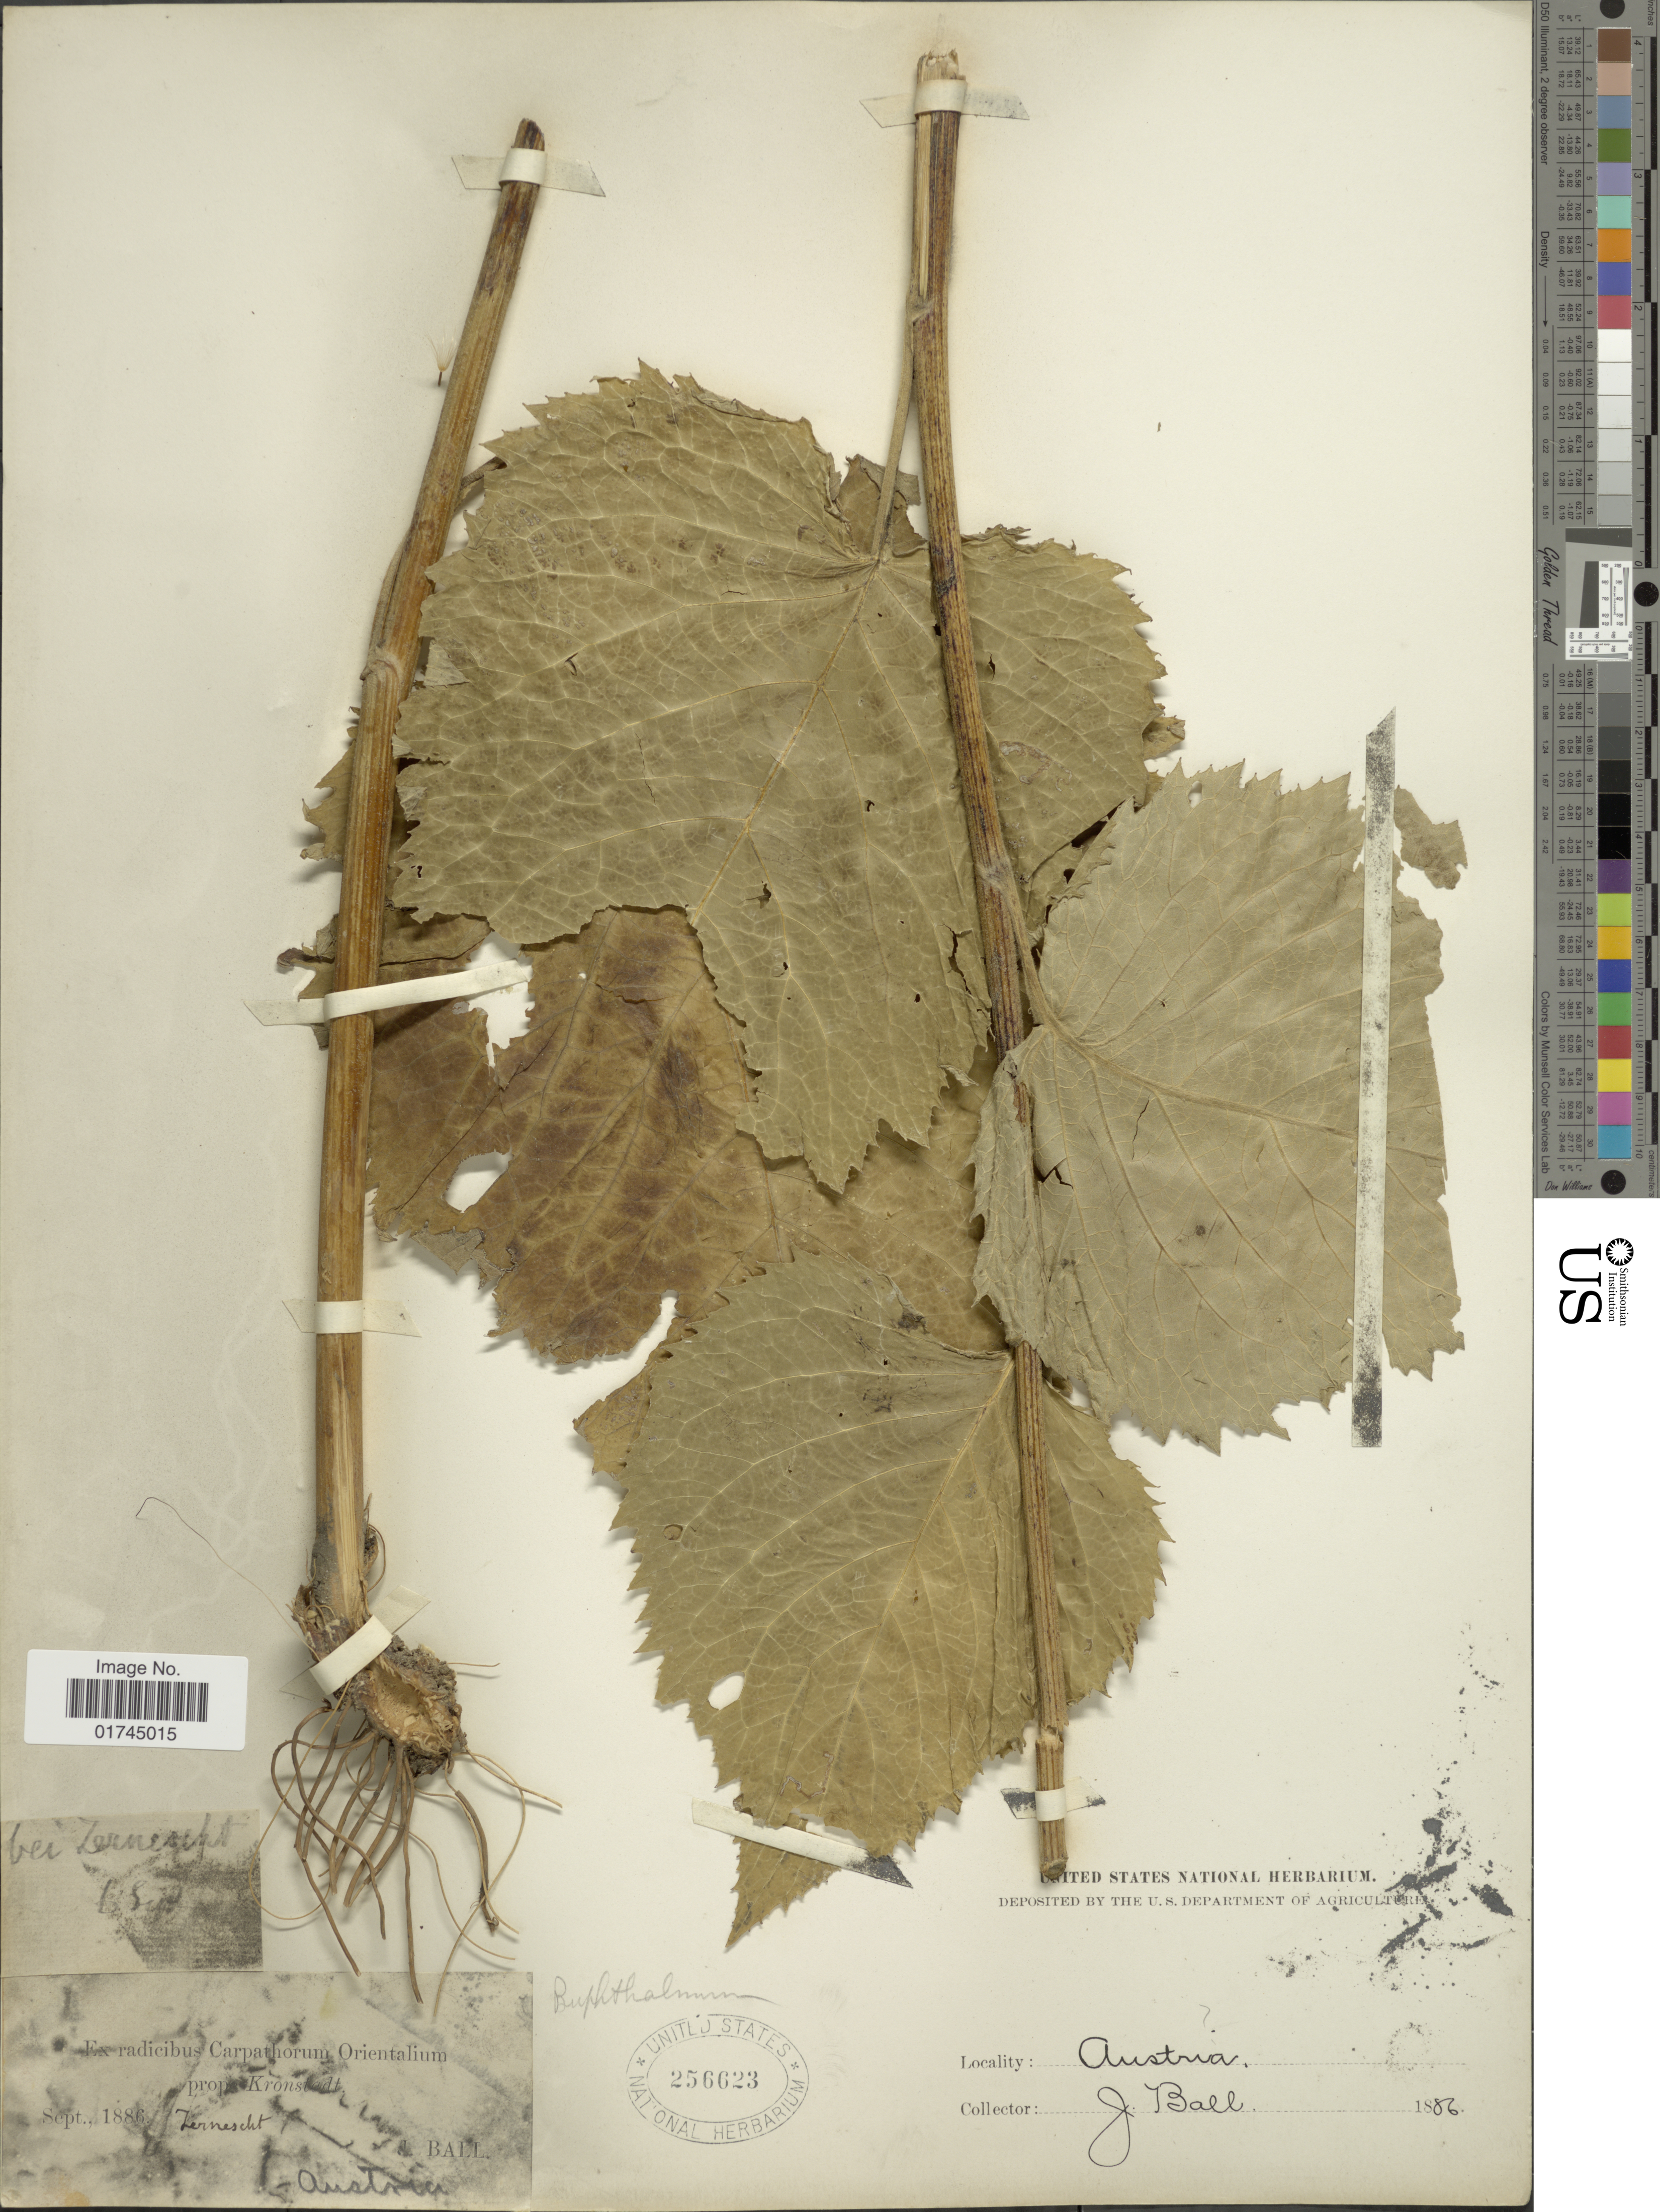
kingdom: Plantae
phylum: Tracheophyta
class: Magnoliopsida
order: Asterales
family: Asteraceae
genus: Buphthalmum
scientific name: Buphthalmum speciosum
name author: Schreb.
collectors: J. Ball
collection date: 1866-09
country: Austria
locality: Prope Kronstadt, Zernescht.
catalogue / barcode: US 256623